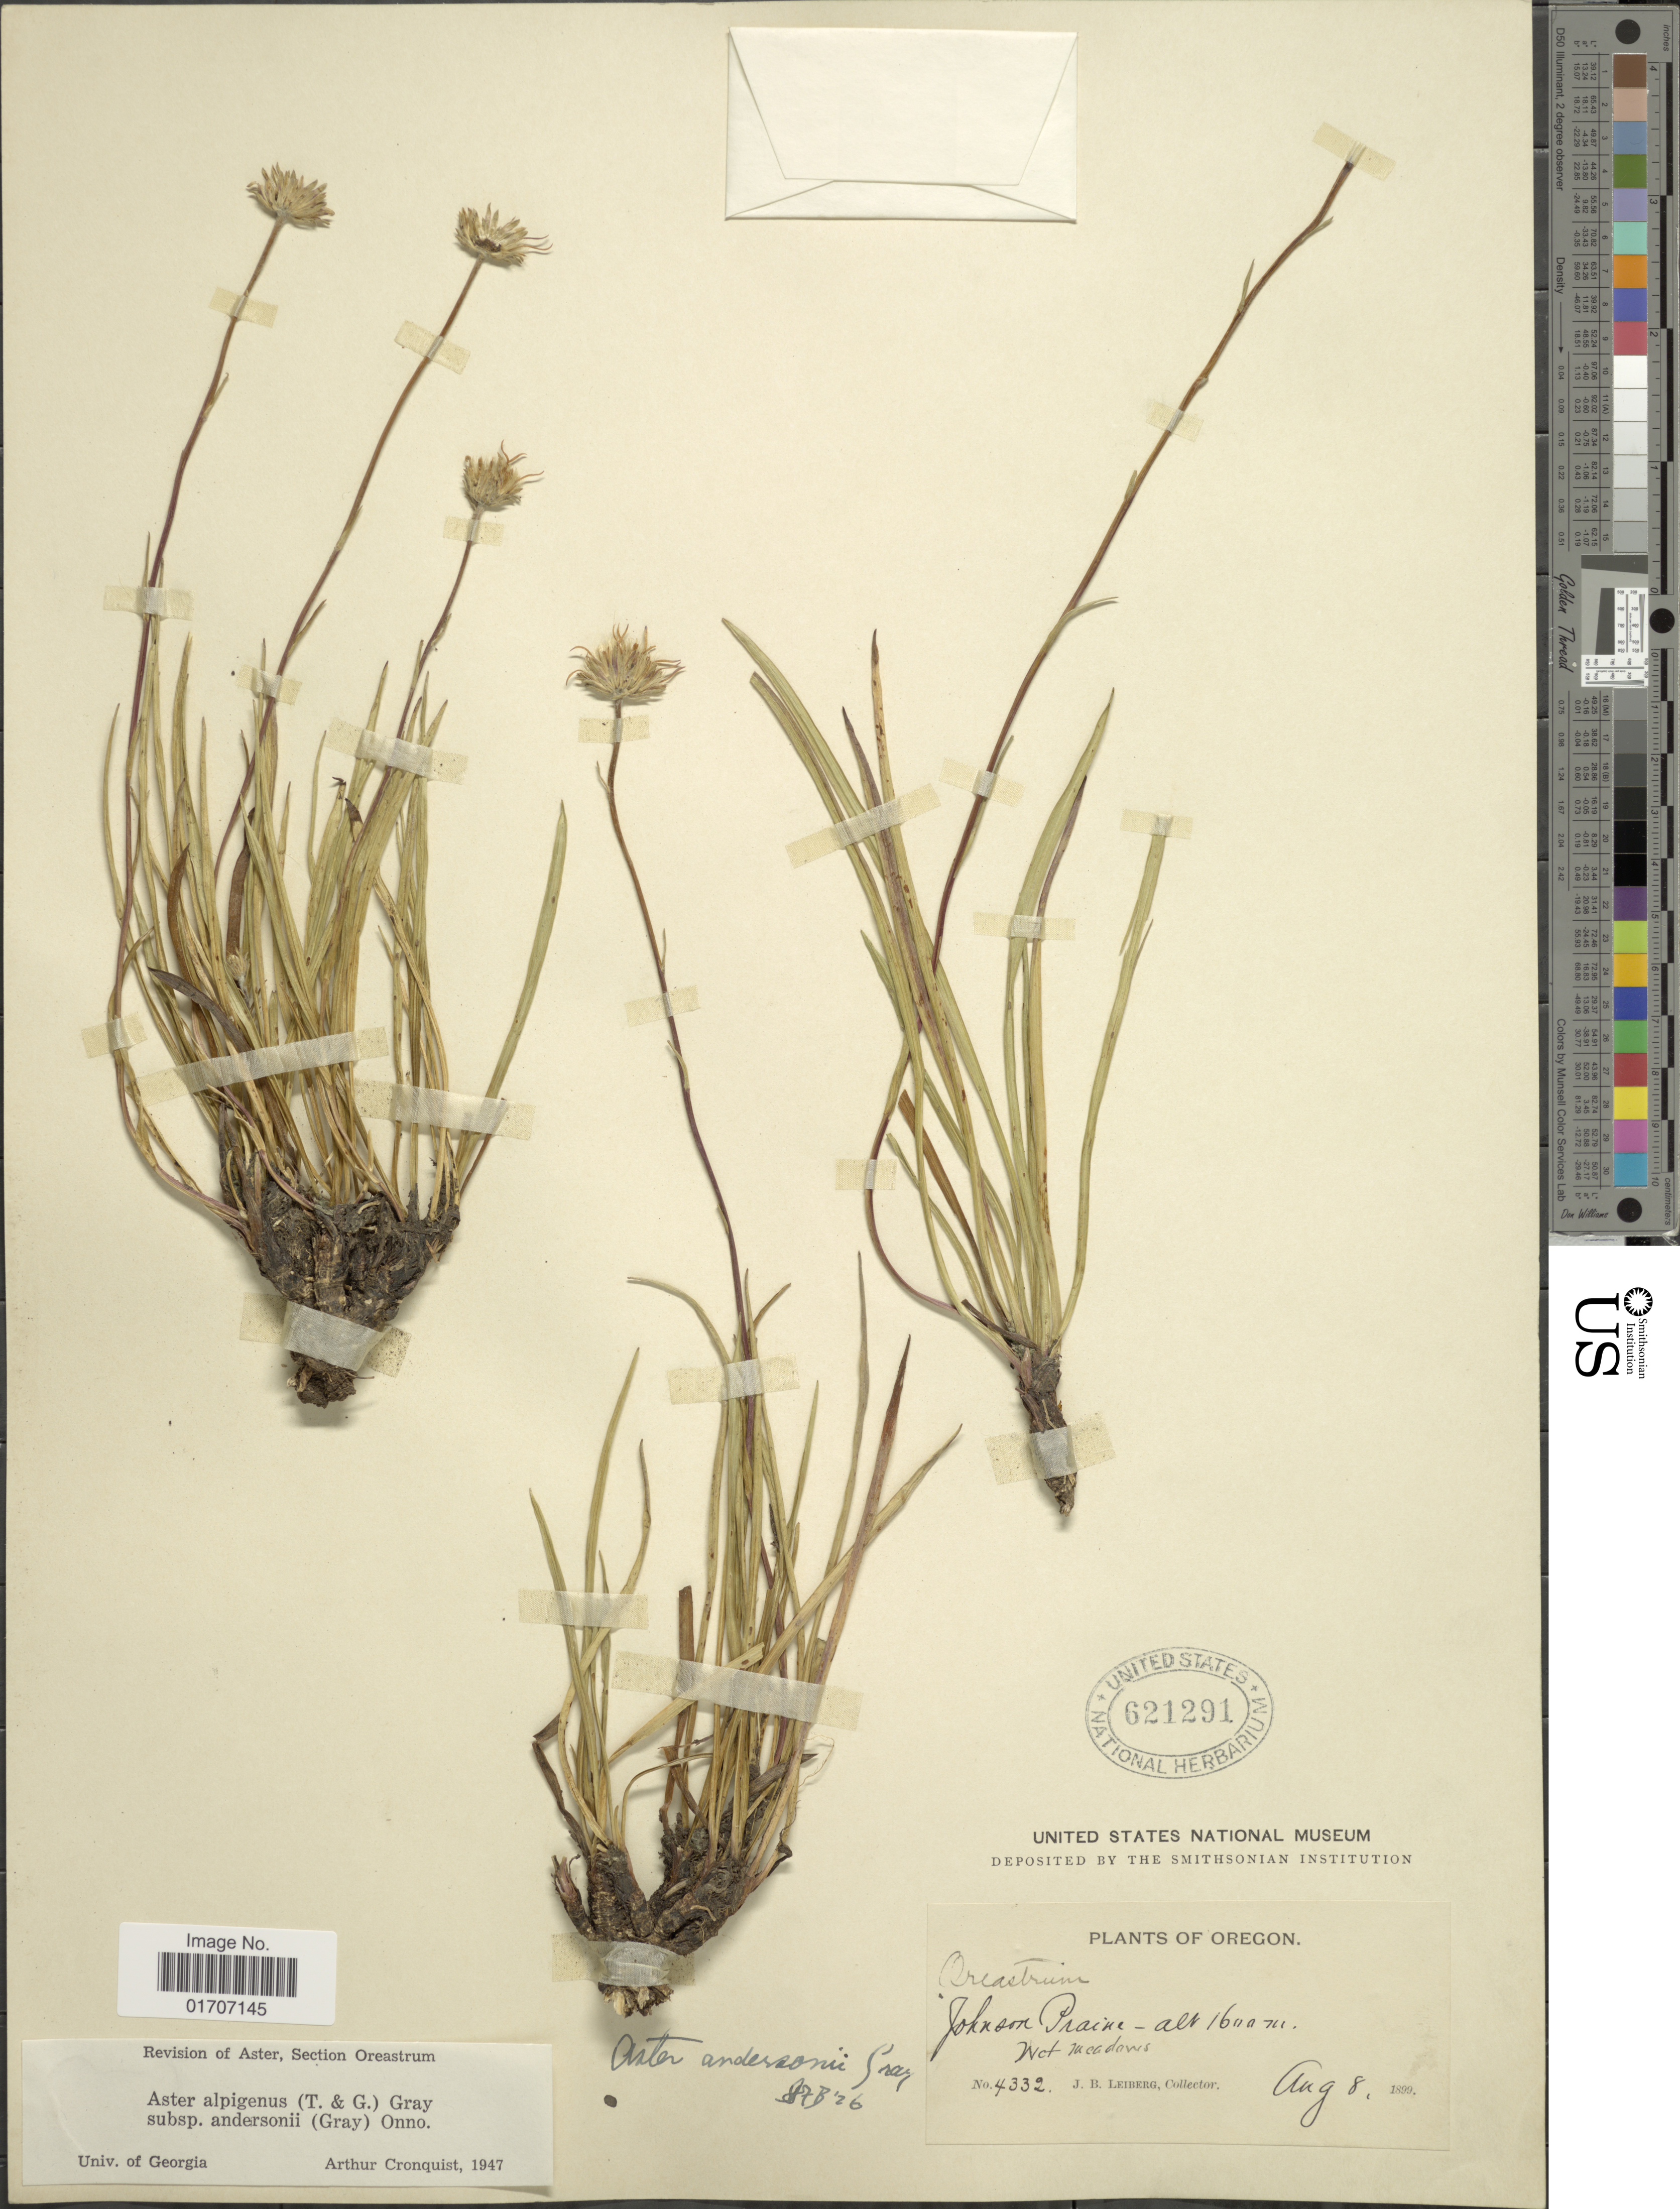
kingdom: Plantae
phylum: Tracheophyta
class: Magnoliopsida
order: Asterales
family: Asteraceae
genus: Oreostemma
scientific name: Oreostemma alpigenum var. andersonii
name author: (A. Gray) G.L. Nesom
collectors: J. B. Leiberg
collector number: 4332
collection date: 1899-08-08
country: United States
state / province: Oregon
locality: Johnson Praine. Wet meadows.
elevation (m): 1600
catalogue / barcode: US 621291